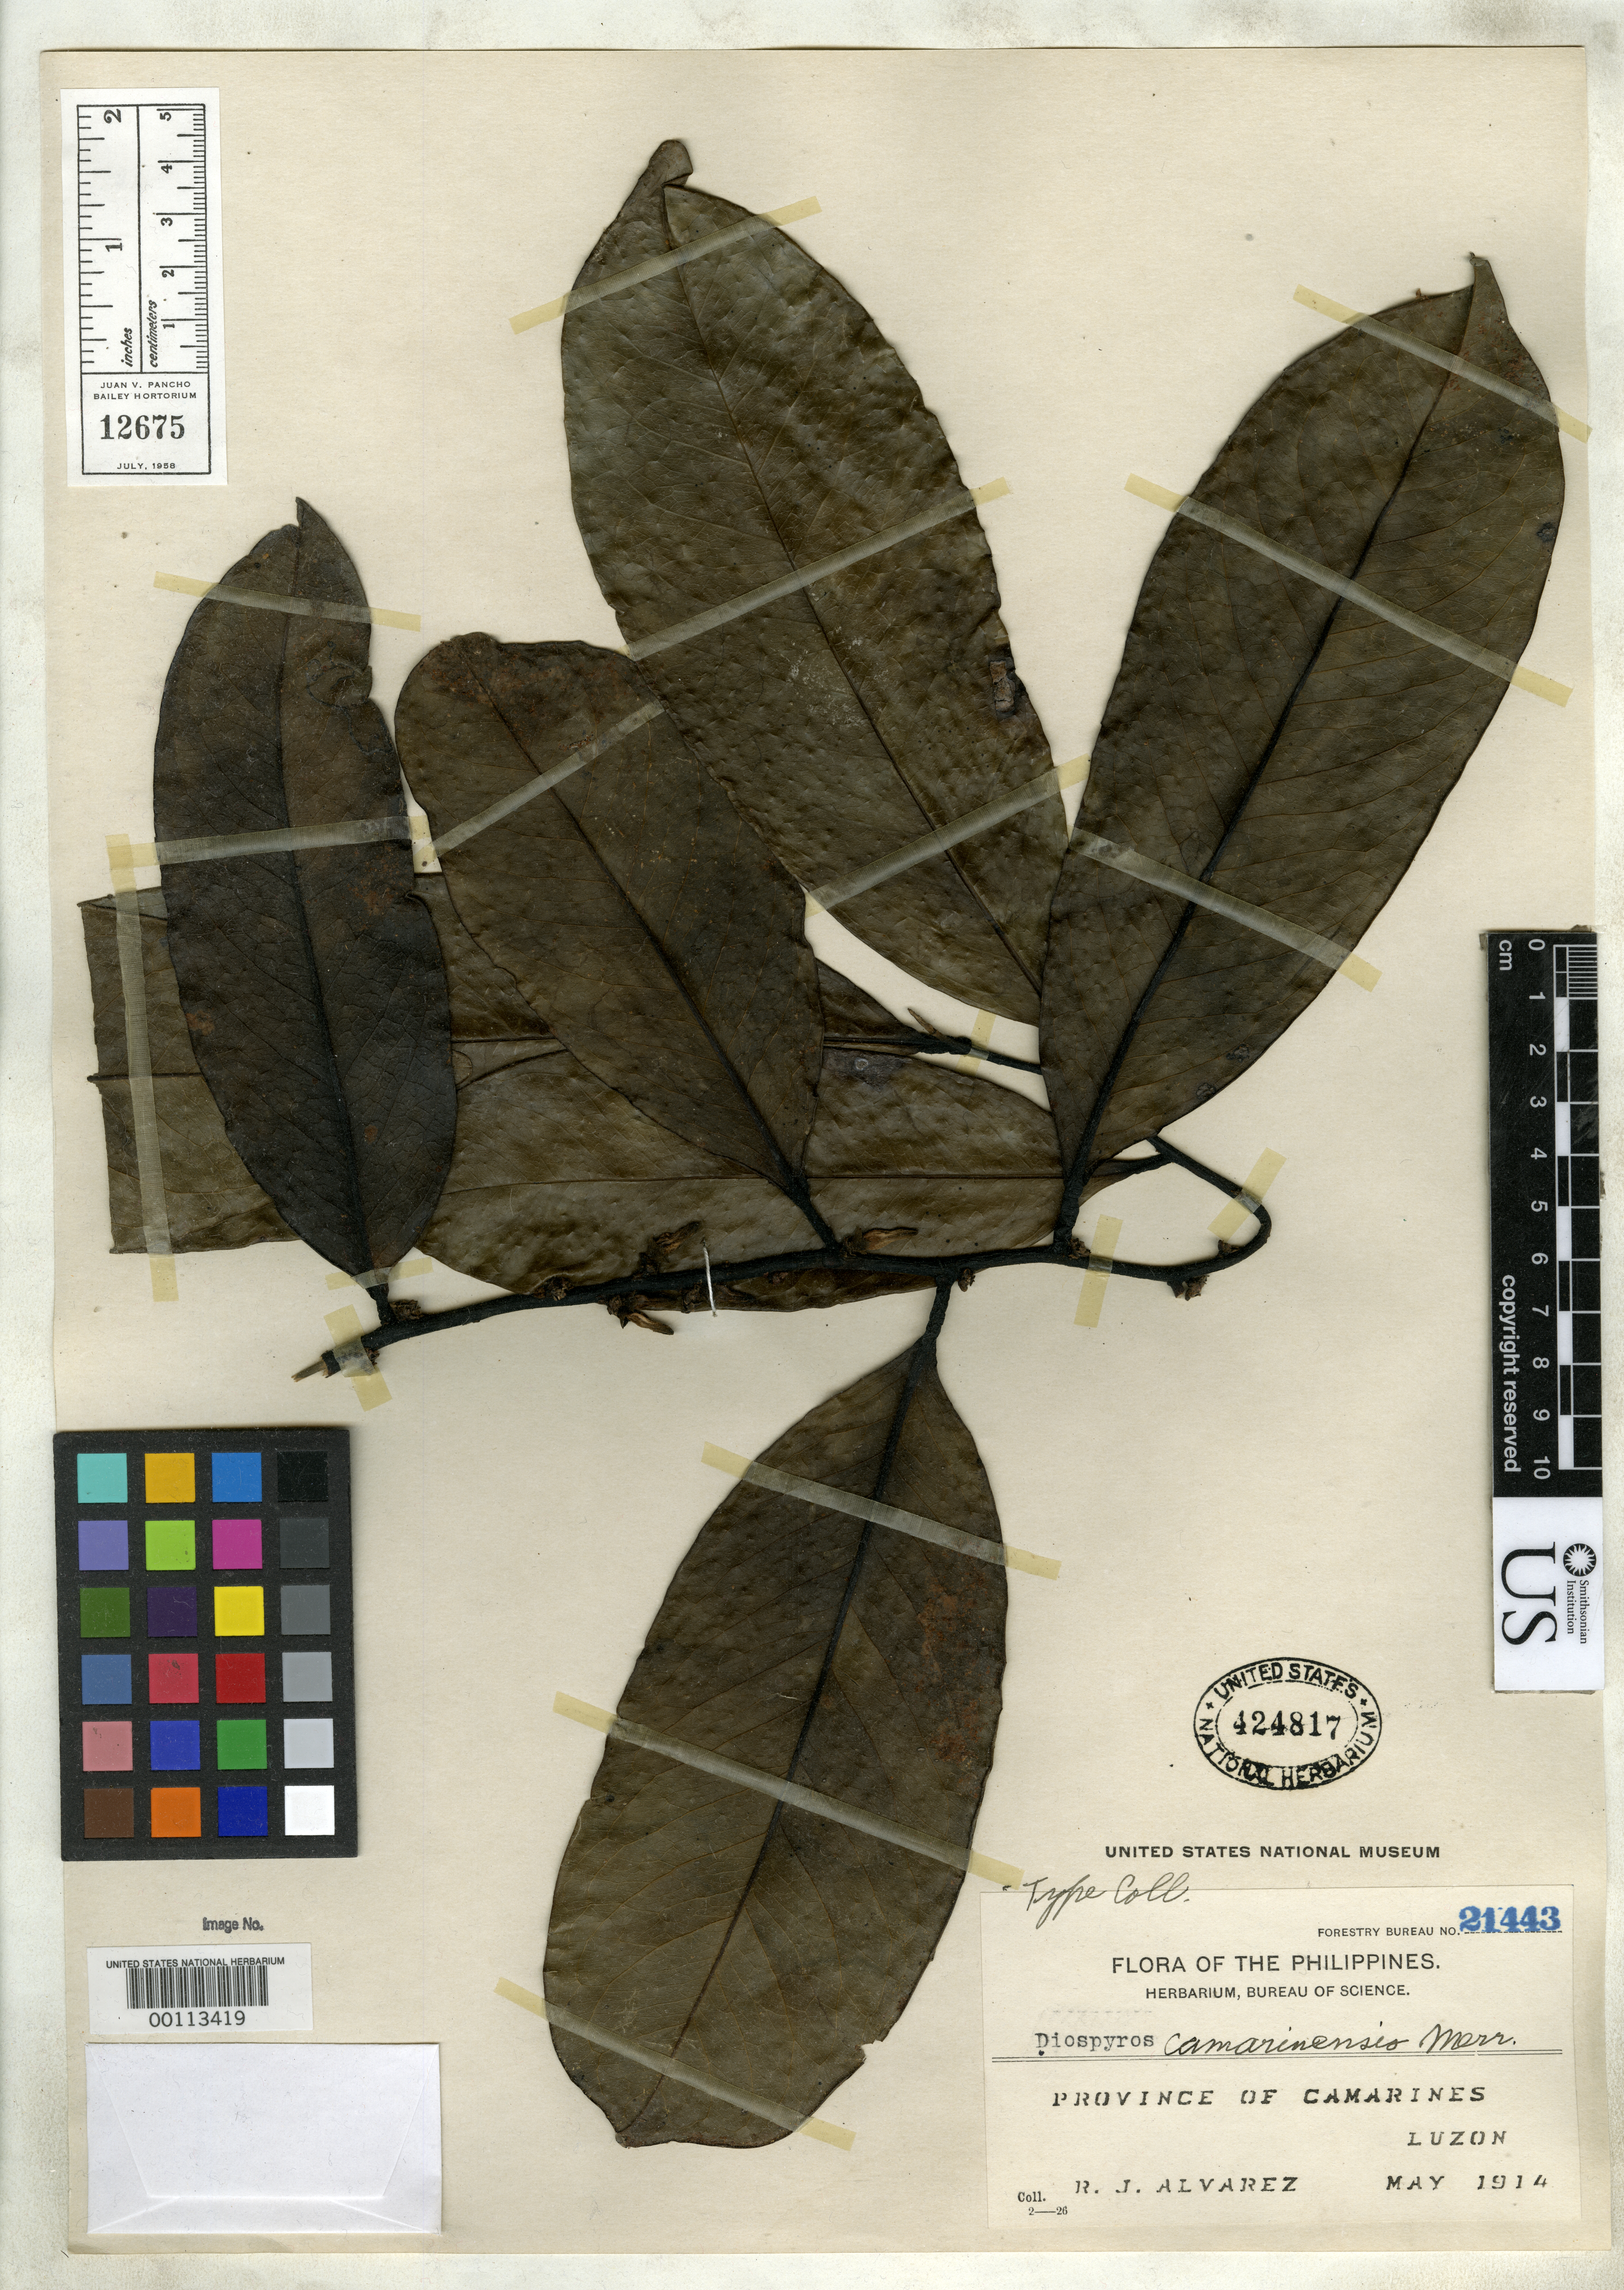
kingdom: Plantae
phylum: Tracheophyta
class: Magnoliopsida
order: Ericales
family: Ebenaceae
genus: Diospyros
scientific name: Diospyros camarinensis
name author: Merr.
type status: Isotype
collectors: R. Alvarez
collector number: Bur. Sci. 21443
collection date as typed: May 1914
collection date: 1914-05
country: Philippines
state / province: Bicol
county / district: Camarines Norte / Camarines Sur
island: Luzon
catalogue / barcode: US 424817